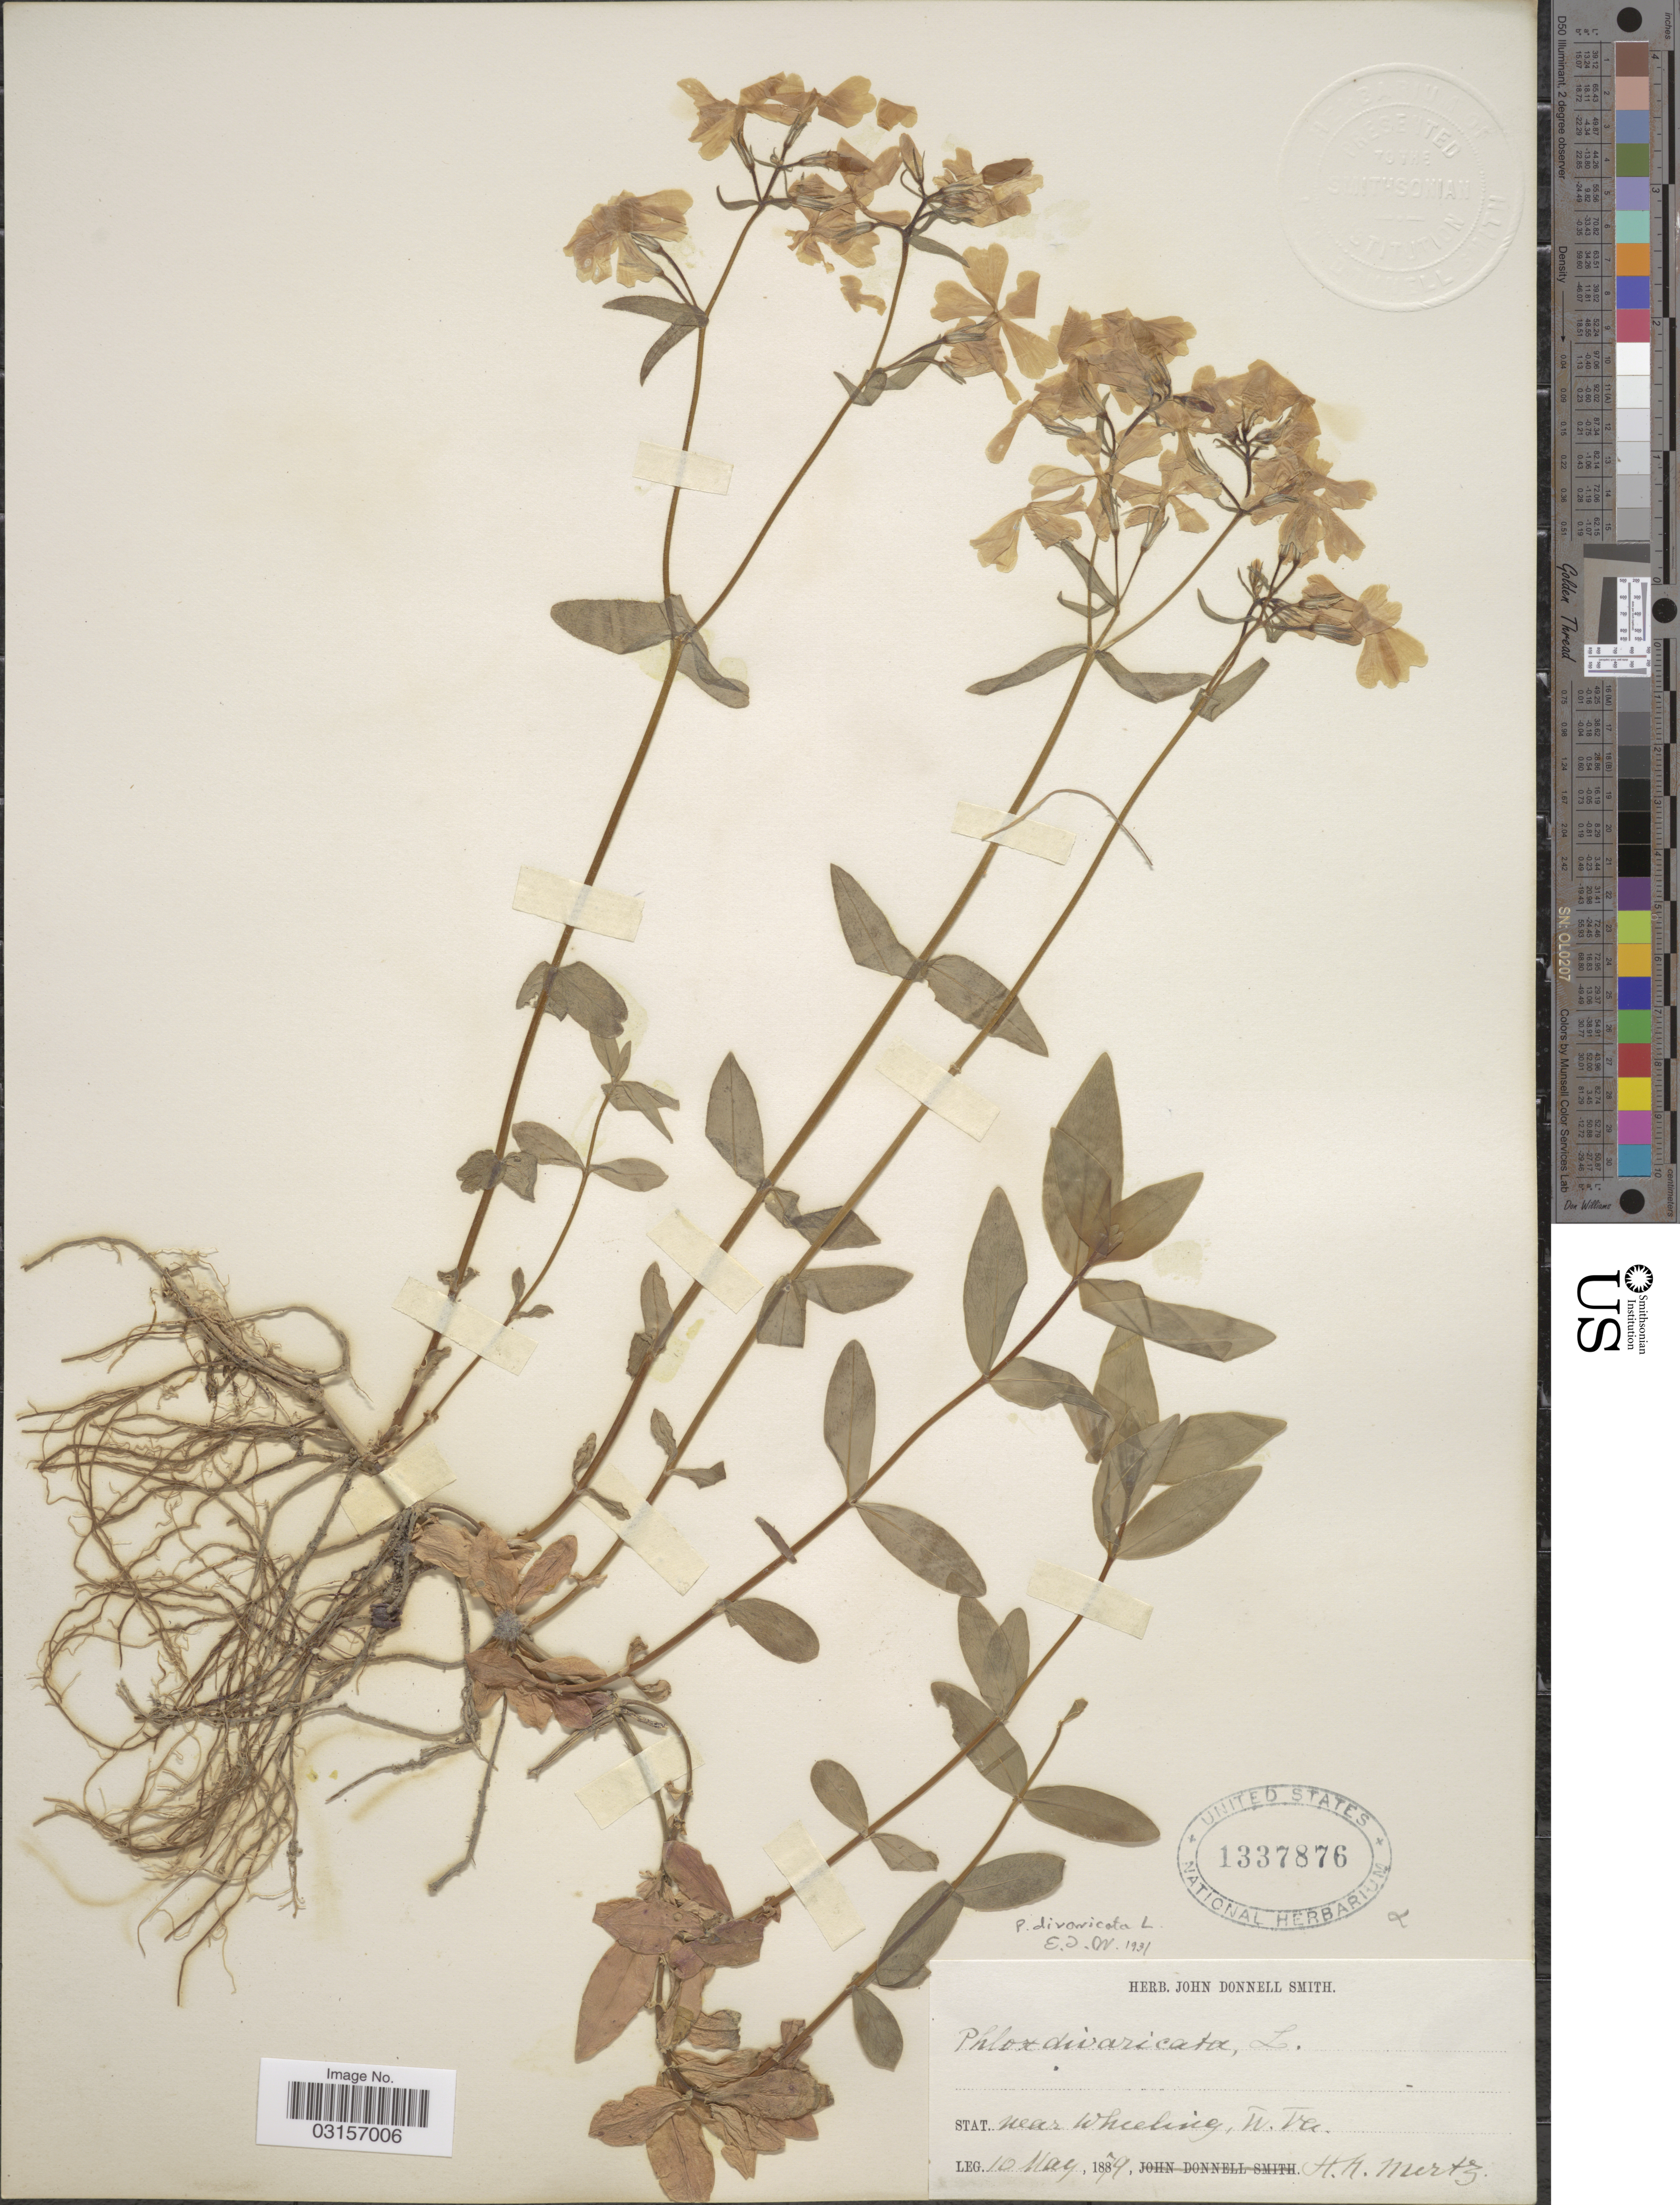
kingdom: Plantae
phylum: Tracheophyta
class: Magnoliopsida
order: Ericales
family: Polemoniaceae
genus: Phlox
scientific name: Phlox divaricata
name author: L.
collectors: H. Mertz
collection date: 1879-05-10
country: United States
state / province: West Virginia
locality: Near Wheeling.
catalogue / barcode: US 1337876